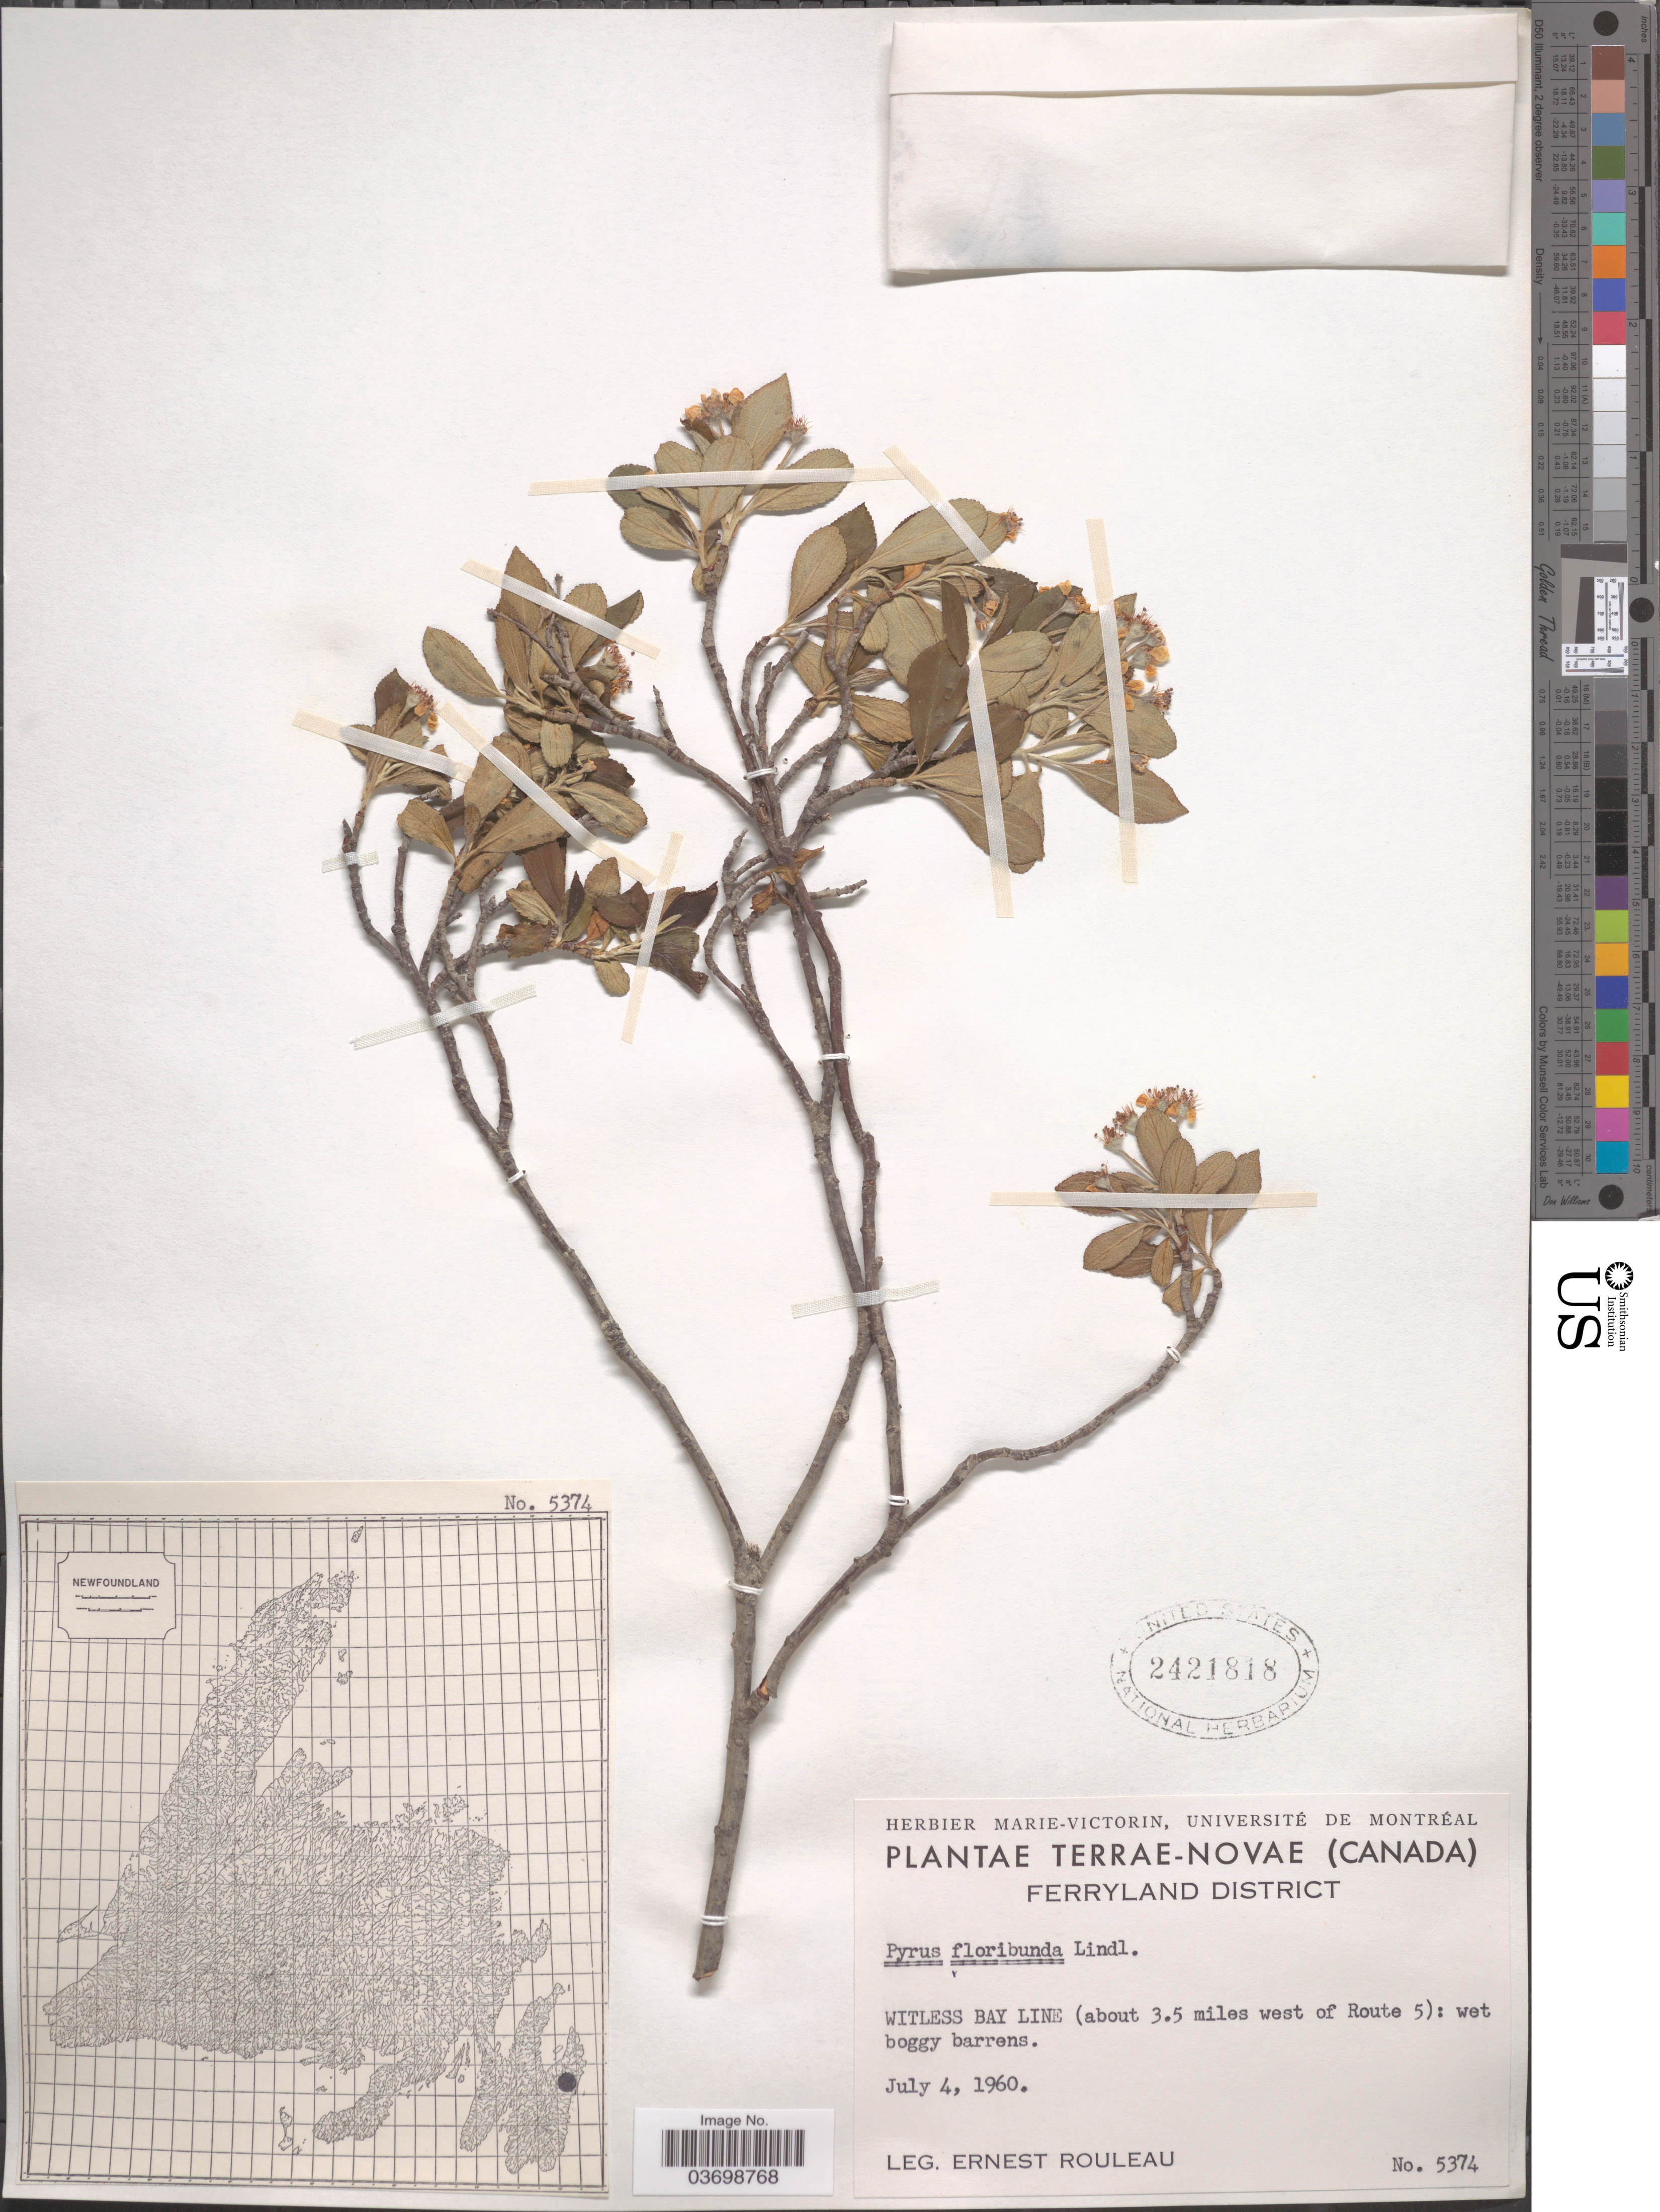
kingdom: Plantae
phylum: Tracheophyta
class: Magnoliopsida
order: Rosales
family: Rosaceae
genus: Aronia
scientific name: Aronia x prunifolia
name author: (Marshall) Rehder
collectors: E. Rouleau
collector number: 5374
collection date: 1960-07-04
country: Canada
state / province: Newfoundland and Labrador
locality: Terrae-Novae. Ferryland District. Witless Bay Line (about 3.5 miles west of Route 5).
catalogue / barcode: US 2421818